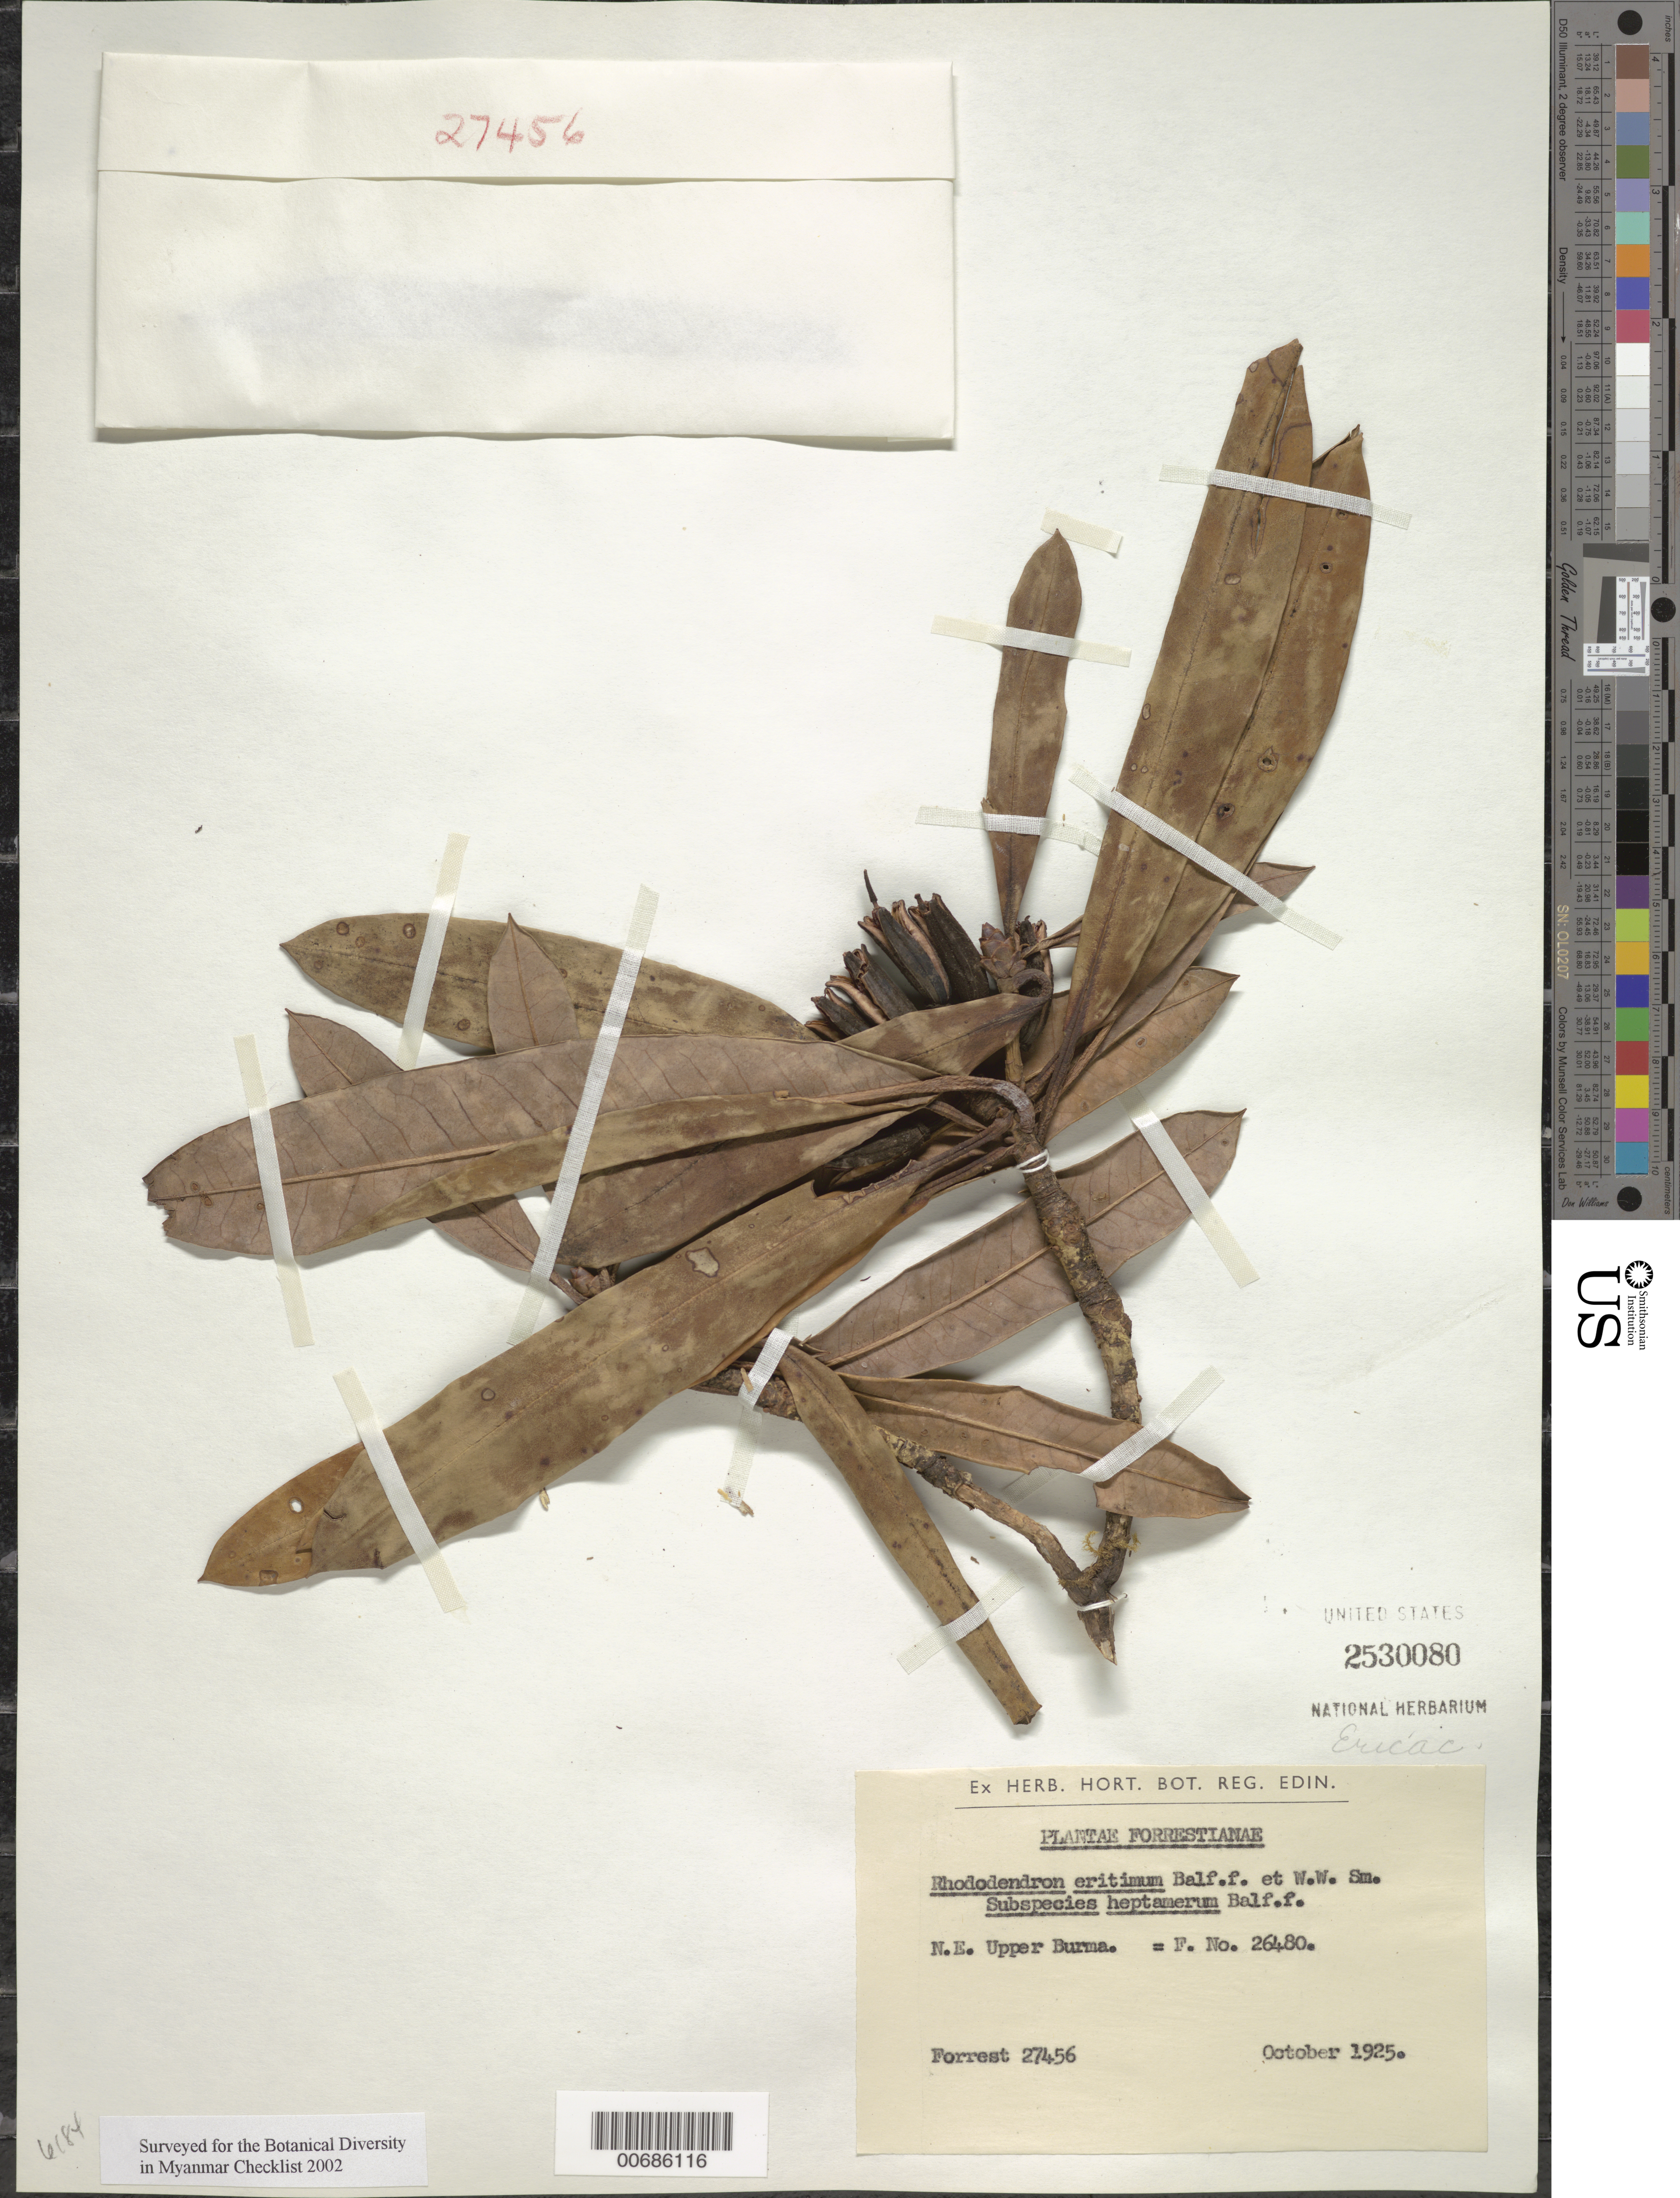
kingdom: Plantae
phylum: Tracheophyta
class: Magnoliopsida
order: Ericales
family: Ericaceae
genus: Rhododendron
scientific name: Rhododendron eritimum subsp. heptamerum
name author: Balf. f.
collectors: G. Forrest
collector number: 27456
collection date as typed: Oct 1925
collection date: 1925-10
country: Myanmar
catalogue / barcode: US 2530080